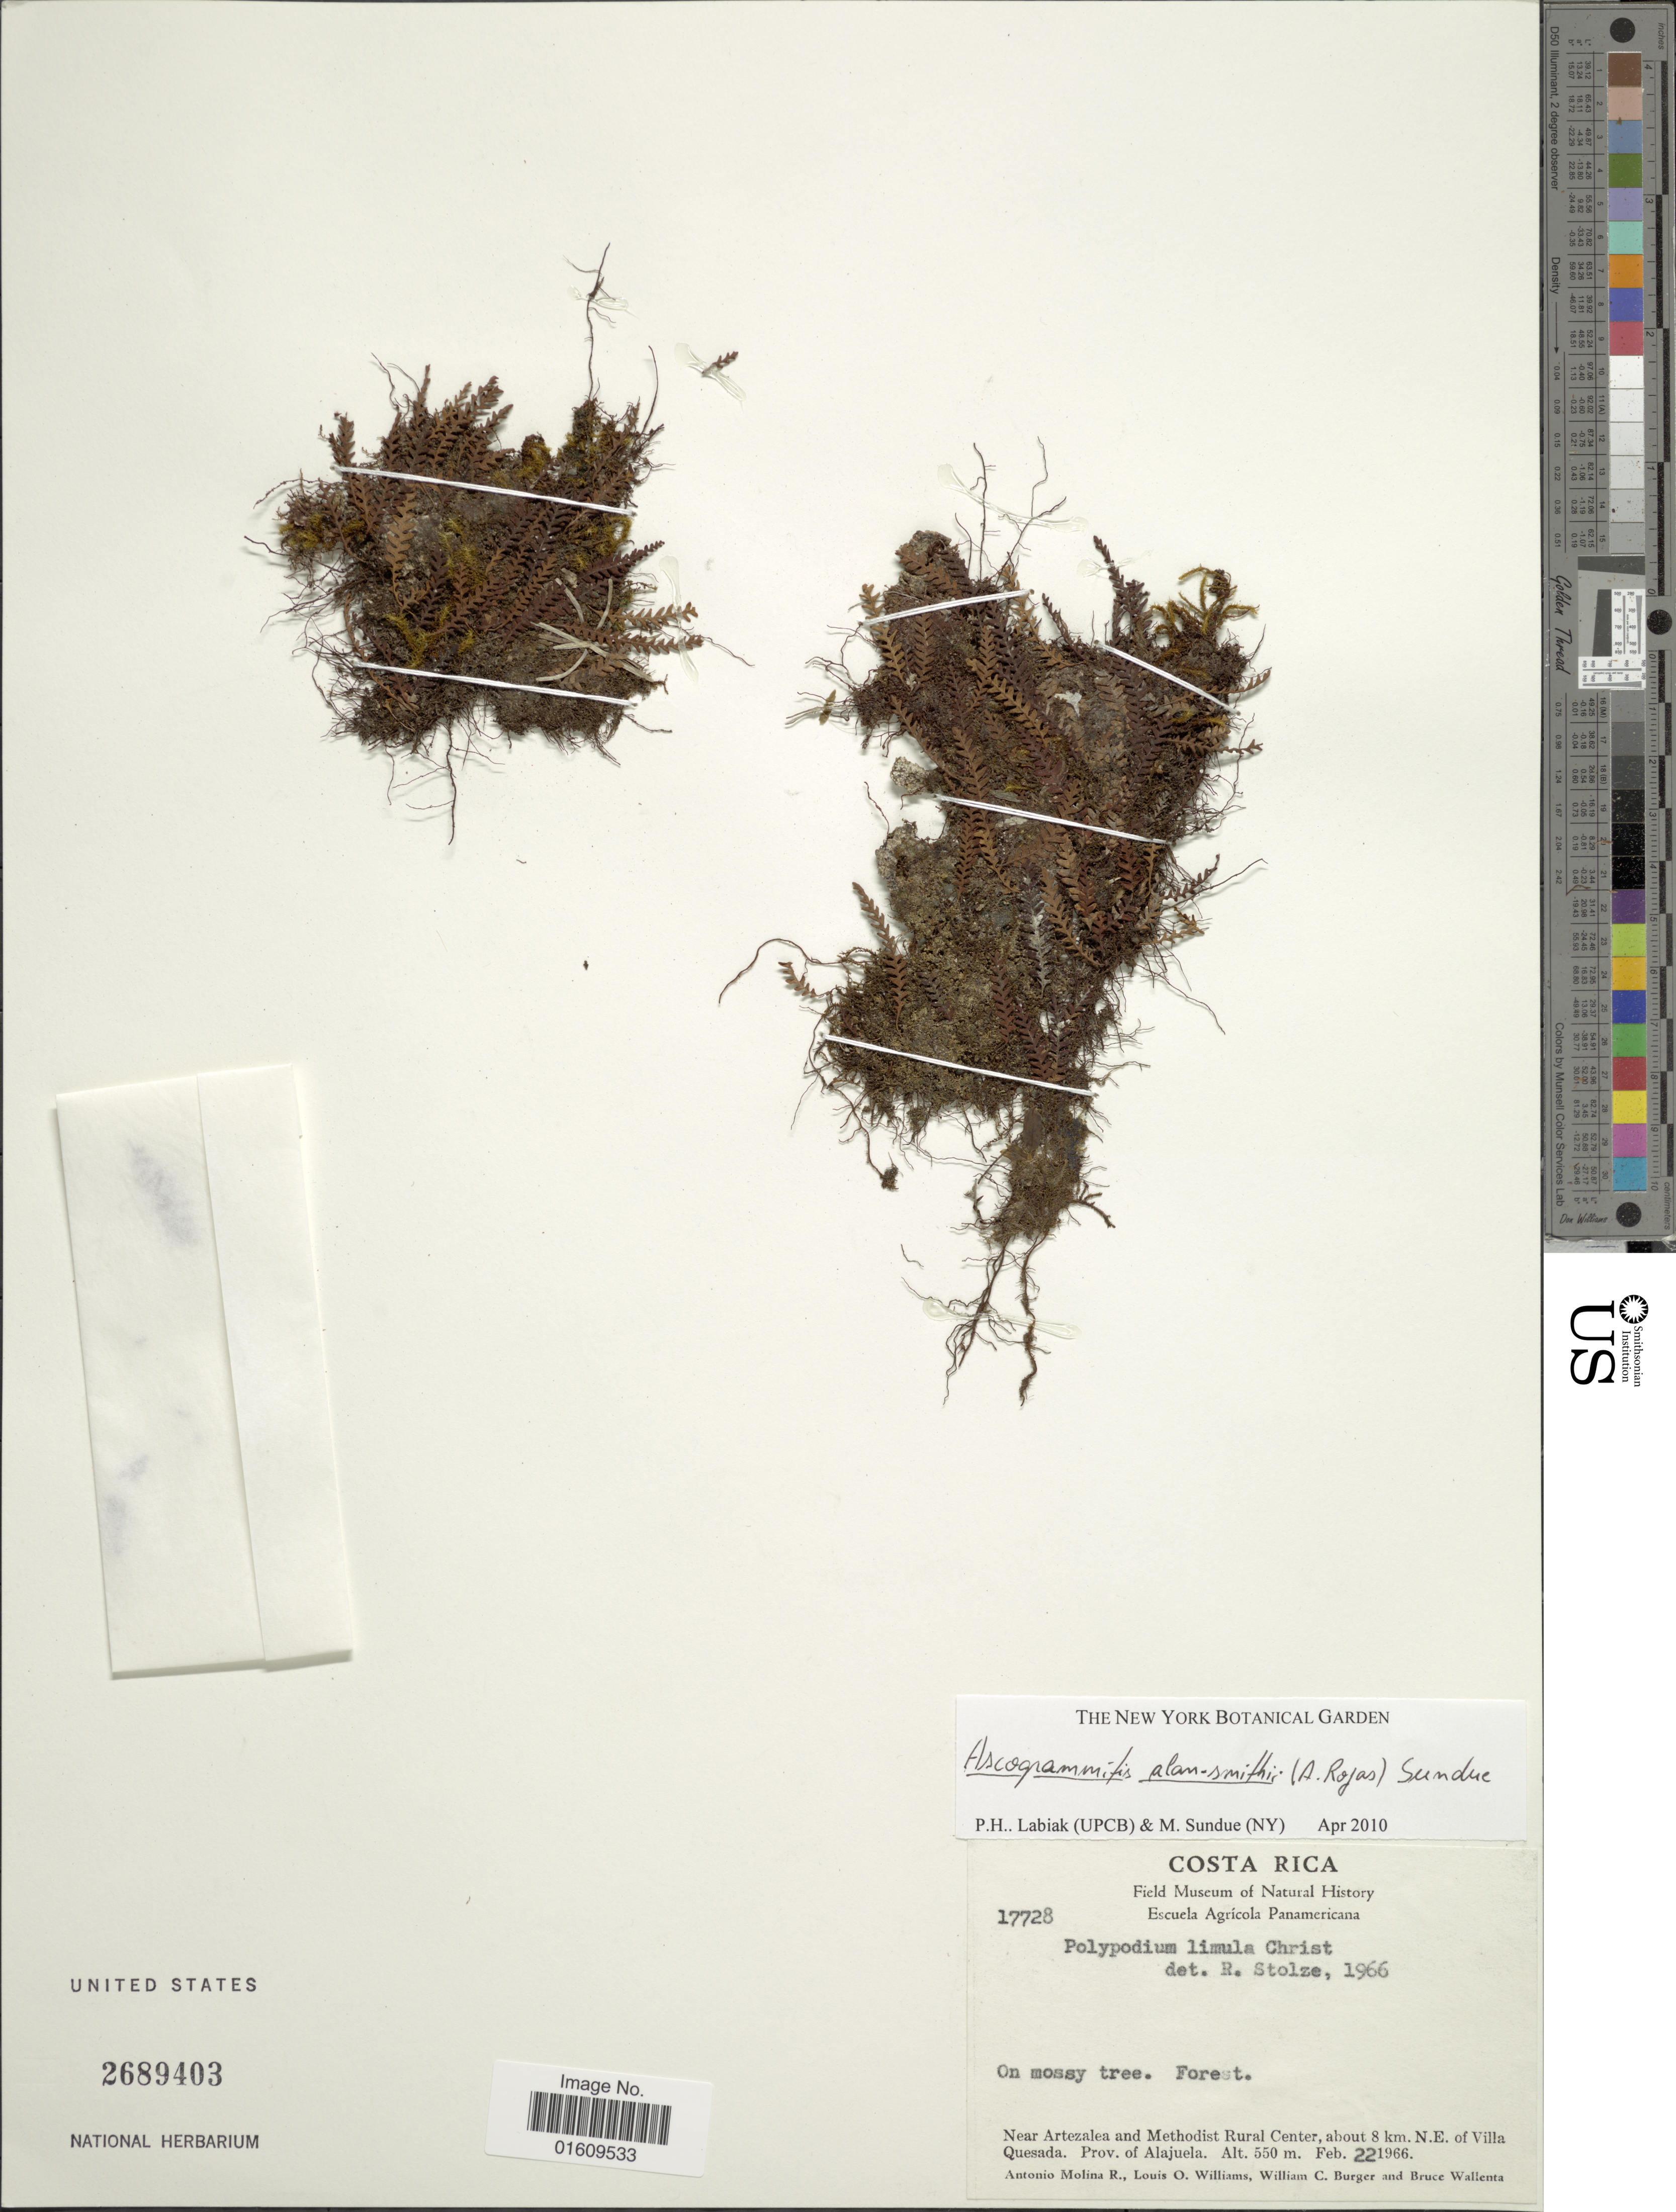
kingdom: Plantae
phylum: Tracheophyta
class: Polypodiopsida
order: Polypodiales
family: Polypodiaceae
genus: Ascogrammitis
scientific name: Ascogrammitis alan-smithii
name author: (A. Rojas) Sundue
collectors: A. Molina R., L. O. Williams, W. Burger & B. Wallenta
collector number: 17728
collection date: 1966-02-22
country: Costa Rica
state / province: Alajuela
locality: Near Artezalea and Methodist Rural Center, about 8 km N.E. of Villa Quesada. Prov of Alajuela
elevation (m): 550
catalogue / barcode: US 2689403